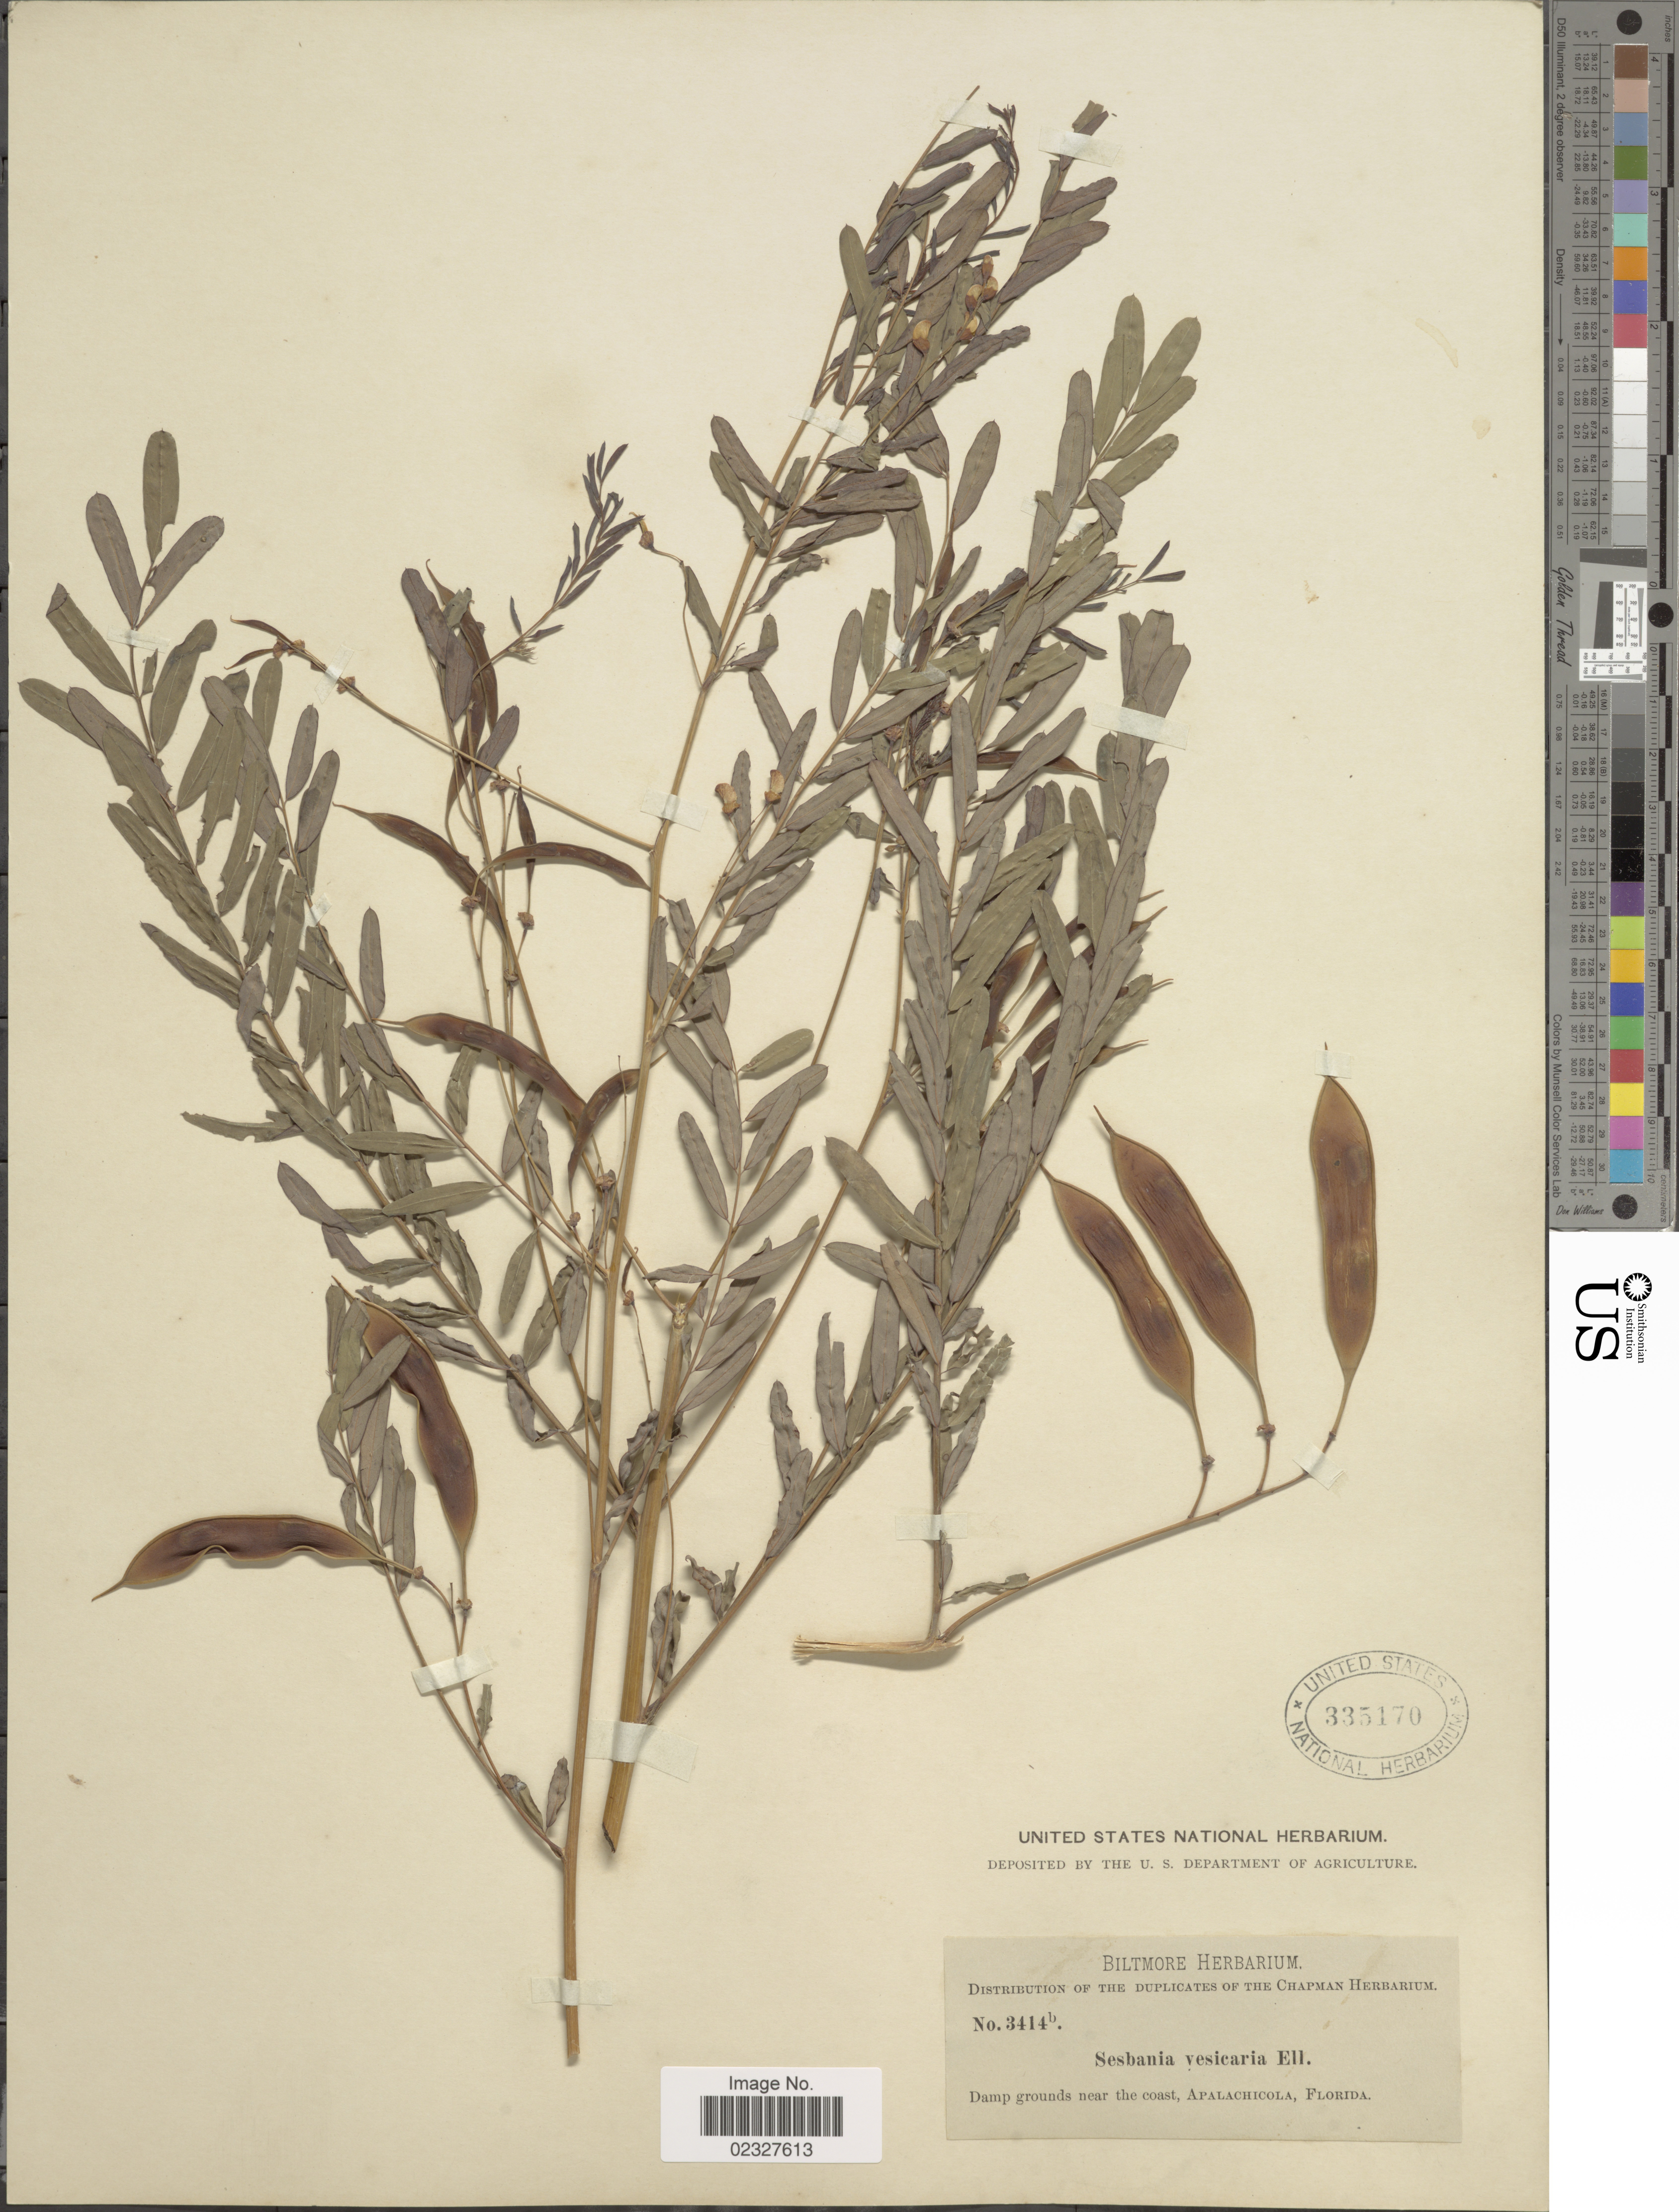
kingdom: Plantae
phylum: Tracheophyta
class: Magnoliopsida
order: Fabales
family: Fabaceae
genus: Sesbania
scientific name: Sesbania vesicaria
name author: (Jacq.) Elliott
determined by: Strong, Mark T., (BOT), Smithsonian Institution - National Museum of Natural History (UNITED STATES)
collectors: ex herb. Biltmore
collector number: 3414b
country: United States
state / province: Florida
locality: Damp grounds near the coast, Apalachicola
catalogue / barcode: US 335170